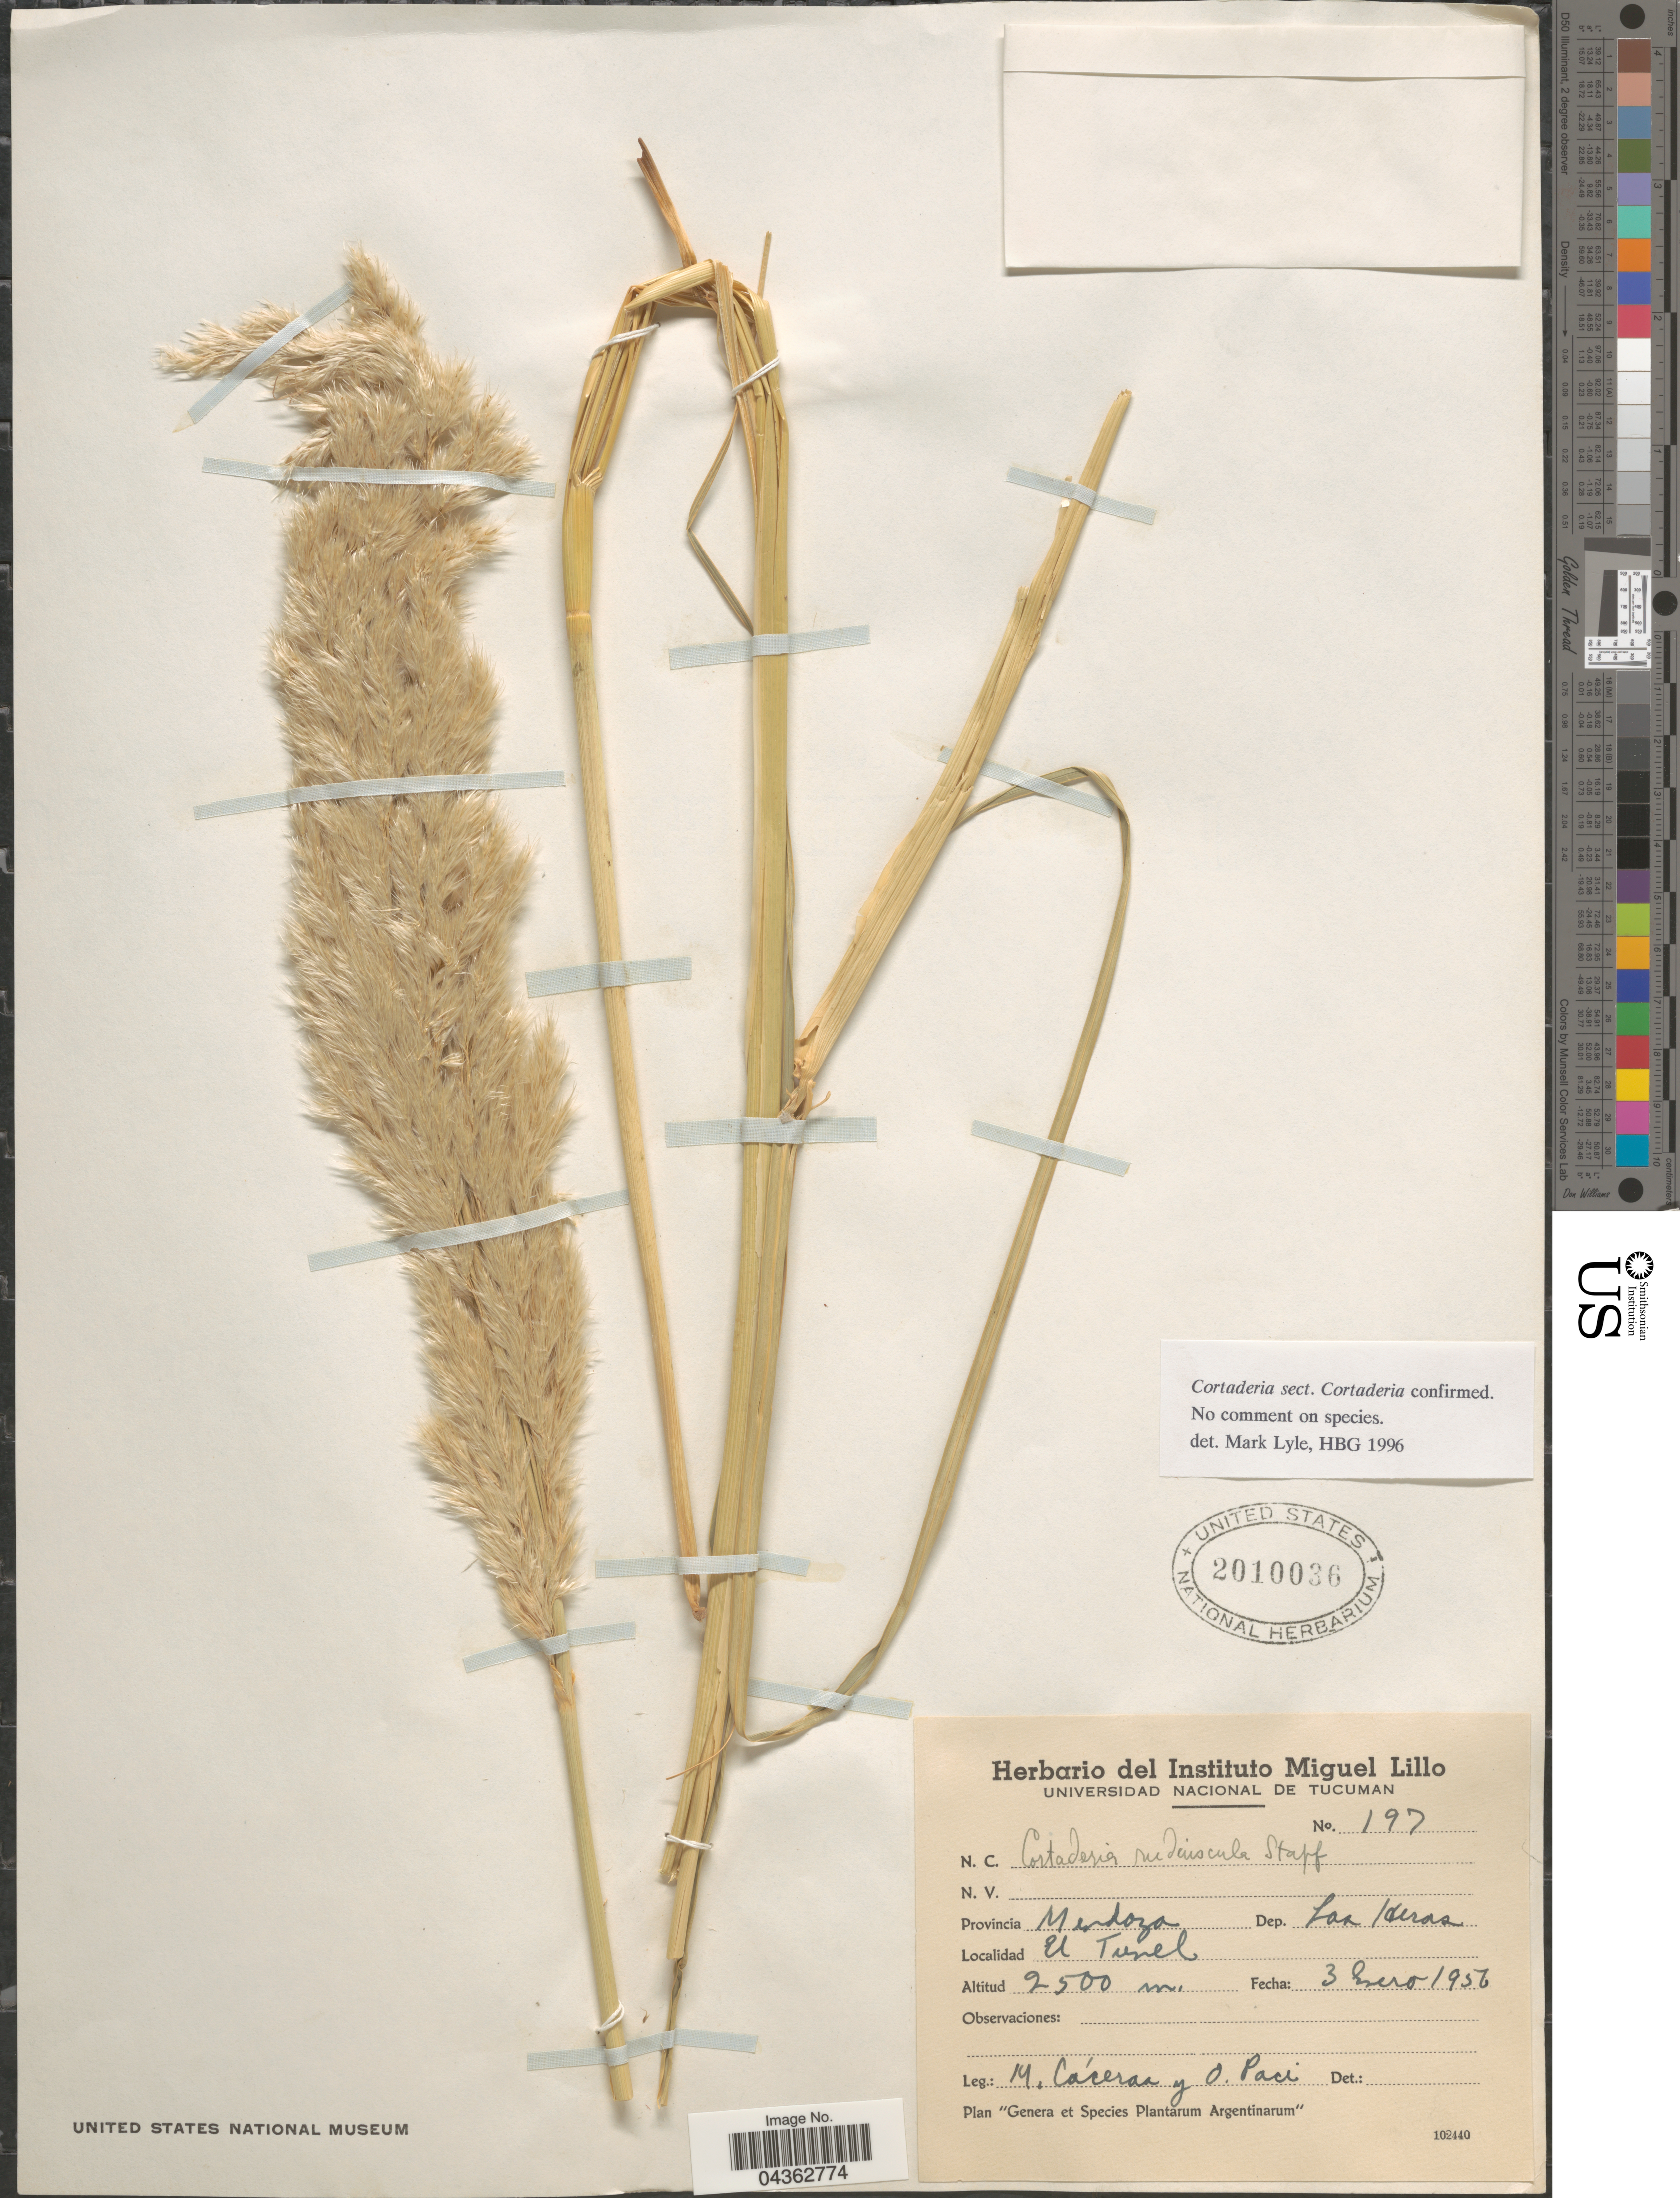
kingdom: Plantae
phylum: Tracheophyta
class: Liliopsida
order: Poales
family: Poaceae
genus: Cortaderia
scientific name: Cortaderia rudiuscula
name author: Stapf in Gardner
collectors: M. R. Caceres & O. Paci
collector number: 197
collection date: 1956-01-03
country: Argentina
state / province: Mendoza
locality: Dep. Las Heras. El Tunel.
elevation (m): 2500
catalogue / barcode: US 2010036